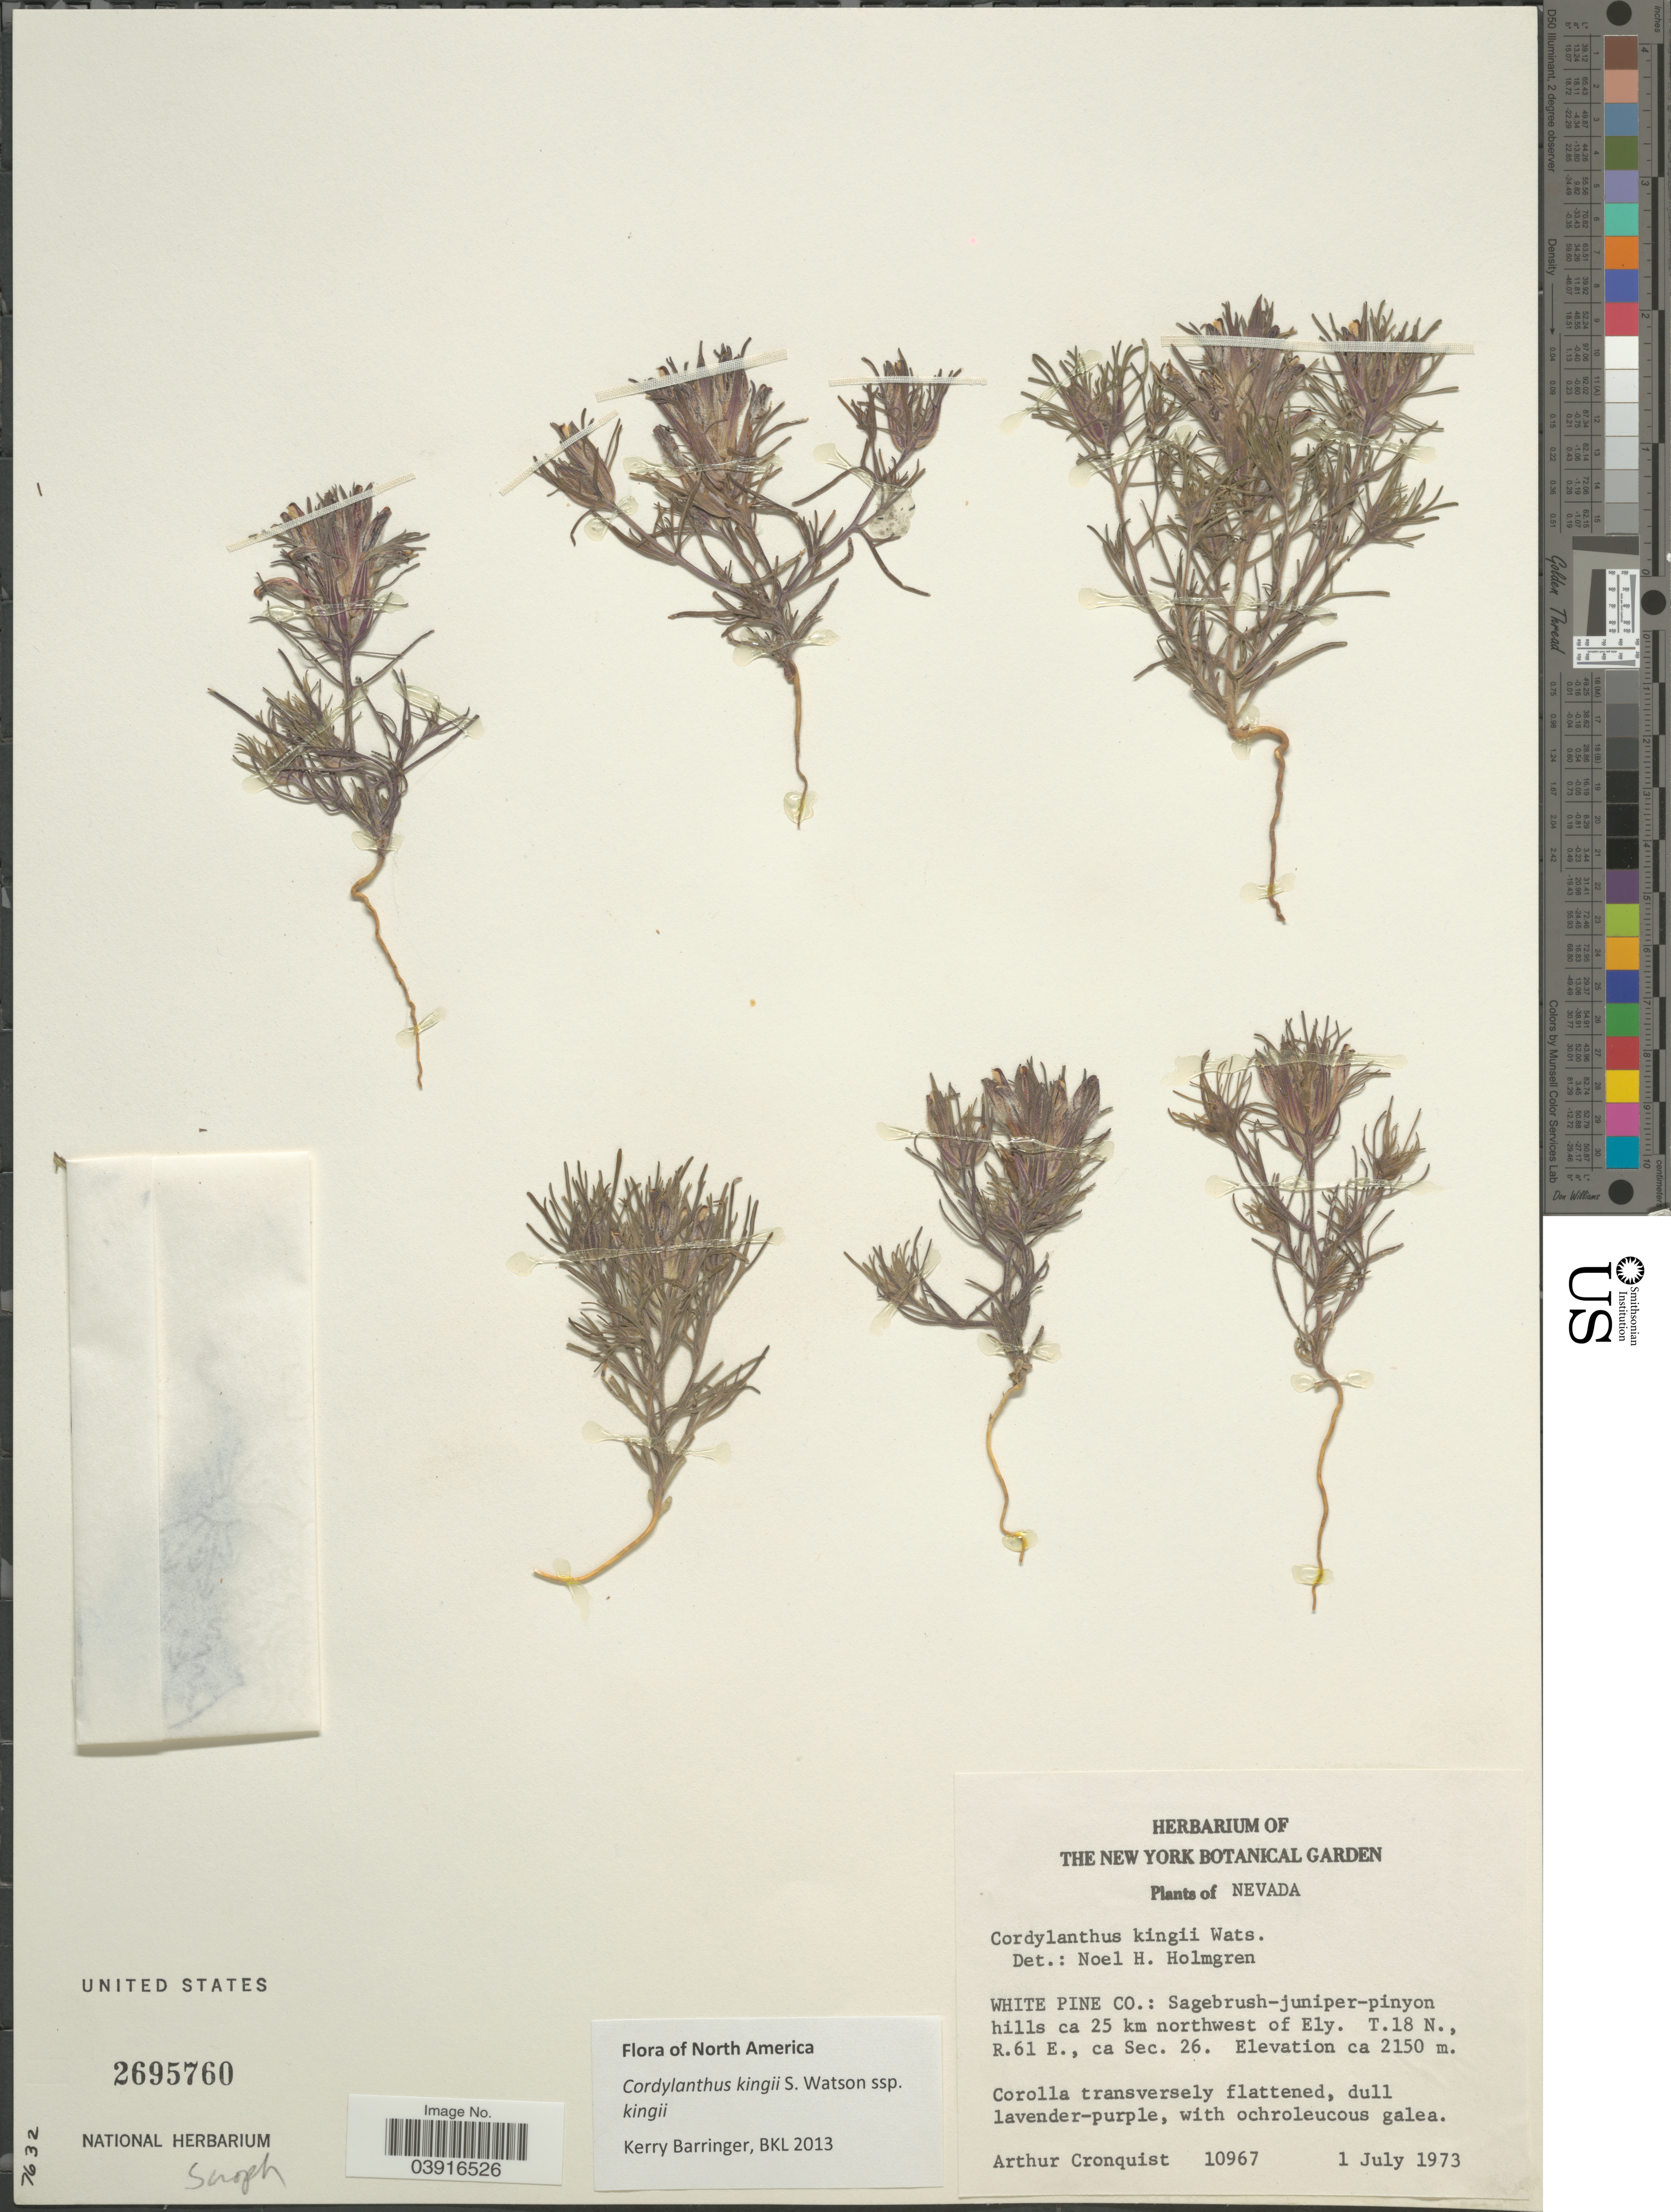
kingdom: Plantae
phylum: Tracheophyta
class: Magnoliopsida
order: Lamiales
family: Orobanchaceae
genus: Cordylanthus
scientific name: Cordylanthus kingii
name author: S. Watson in C. King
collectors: A. J. Cronquist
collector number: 10967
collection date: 1973-07-01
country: United States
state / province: Nevada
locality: White Pine Co.: Sagebrush-juniper-pinyon hills ca 25 km northwest of Ely. T.18 N., R.61 E., ca Sec. 26.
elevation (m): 2150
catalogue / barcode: US 2695760